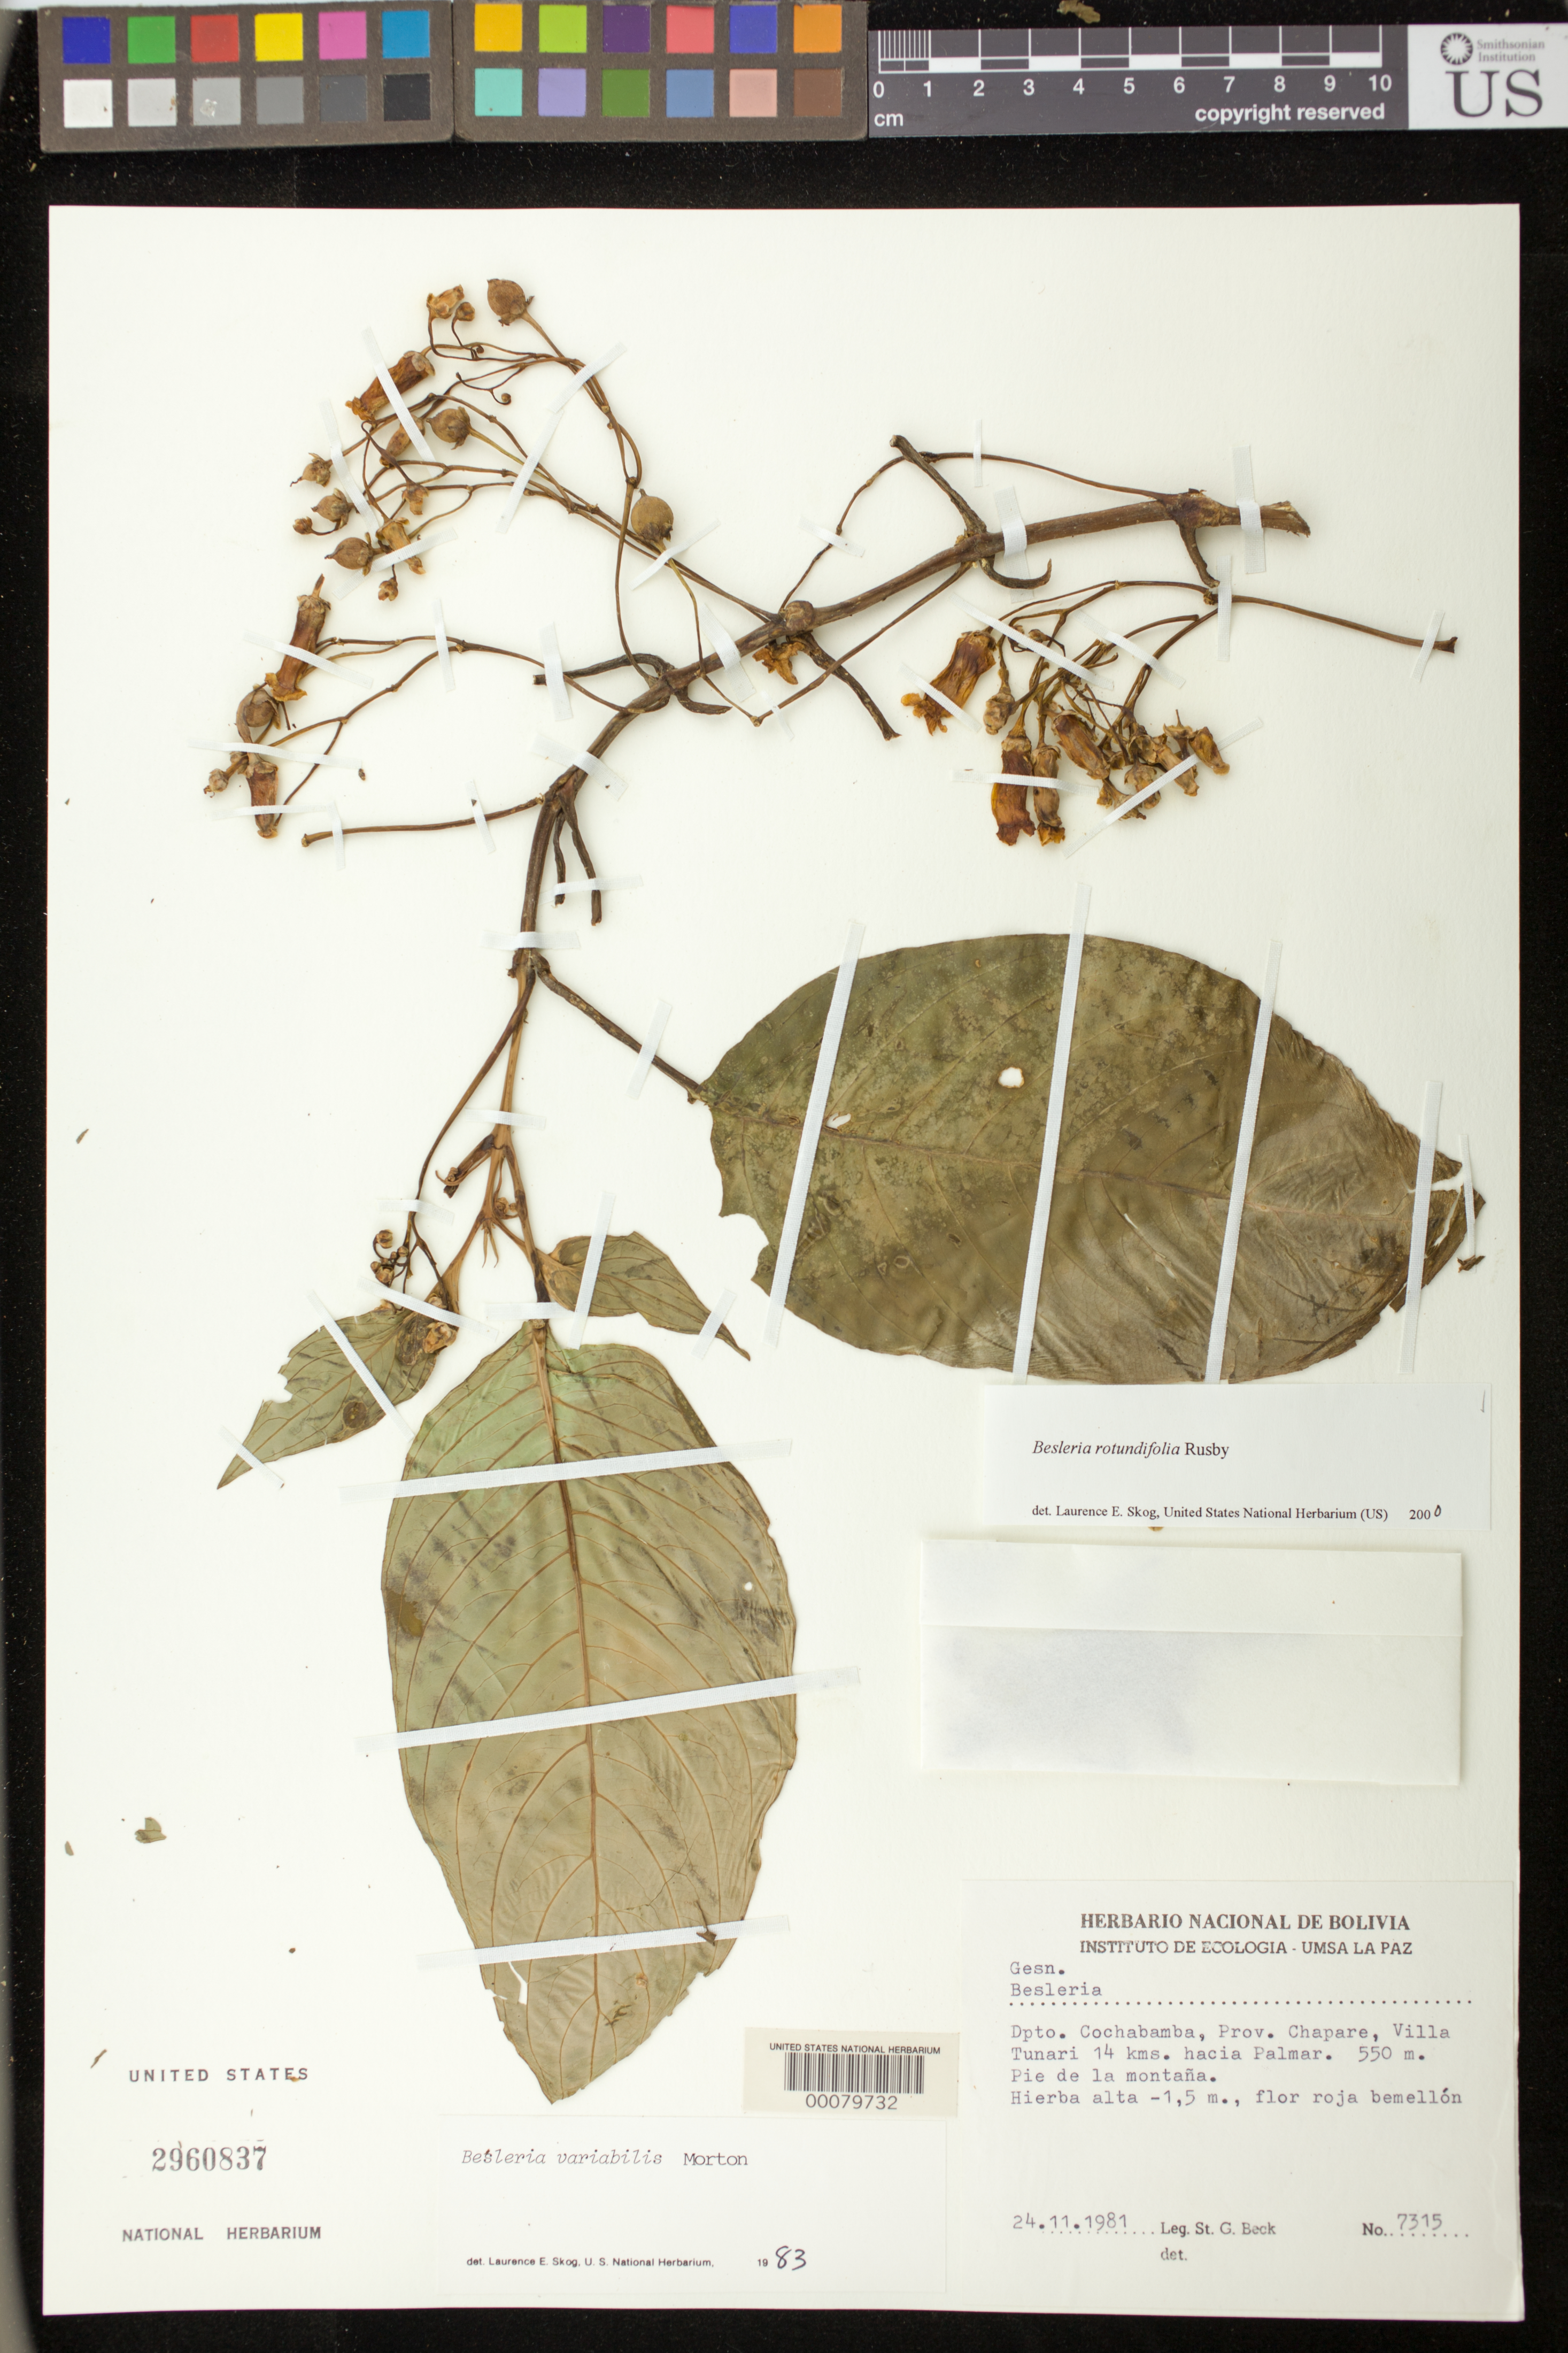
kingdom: Plantae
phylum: Tracheophyta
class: Magnoliopsida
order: Lamiales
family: Gesneriaceae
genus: Besleria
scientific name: Besleria rotundifolia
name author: Rusby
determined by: Skog, Laurence E.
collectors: S. G. Beck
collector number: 7315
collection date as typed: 24 Nov 1981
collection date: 1981-11-24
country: Bolivia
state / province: Cochabamba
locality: Prov. Chapare, Villa Tunari 14 km hacia Palmar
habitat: Pie de la montaña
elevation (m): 550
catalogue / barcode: US 2960837